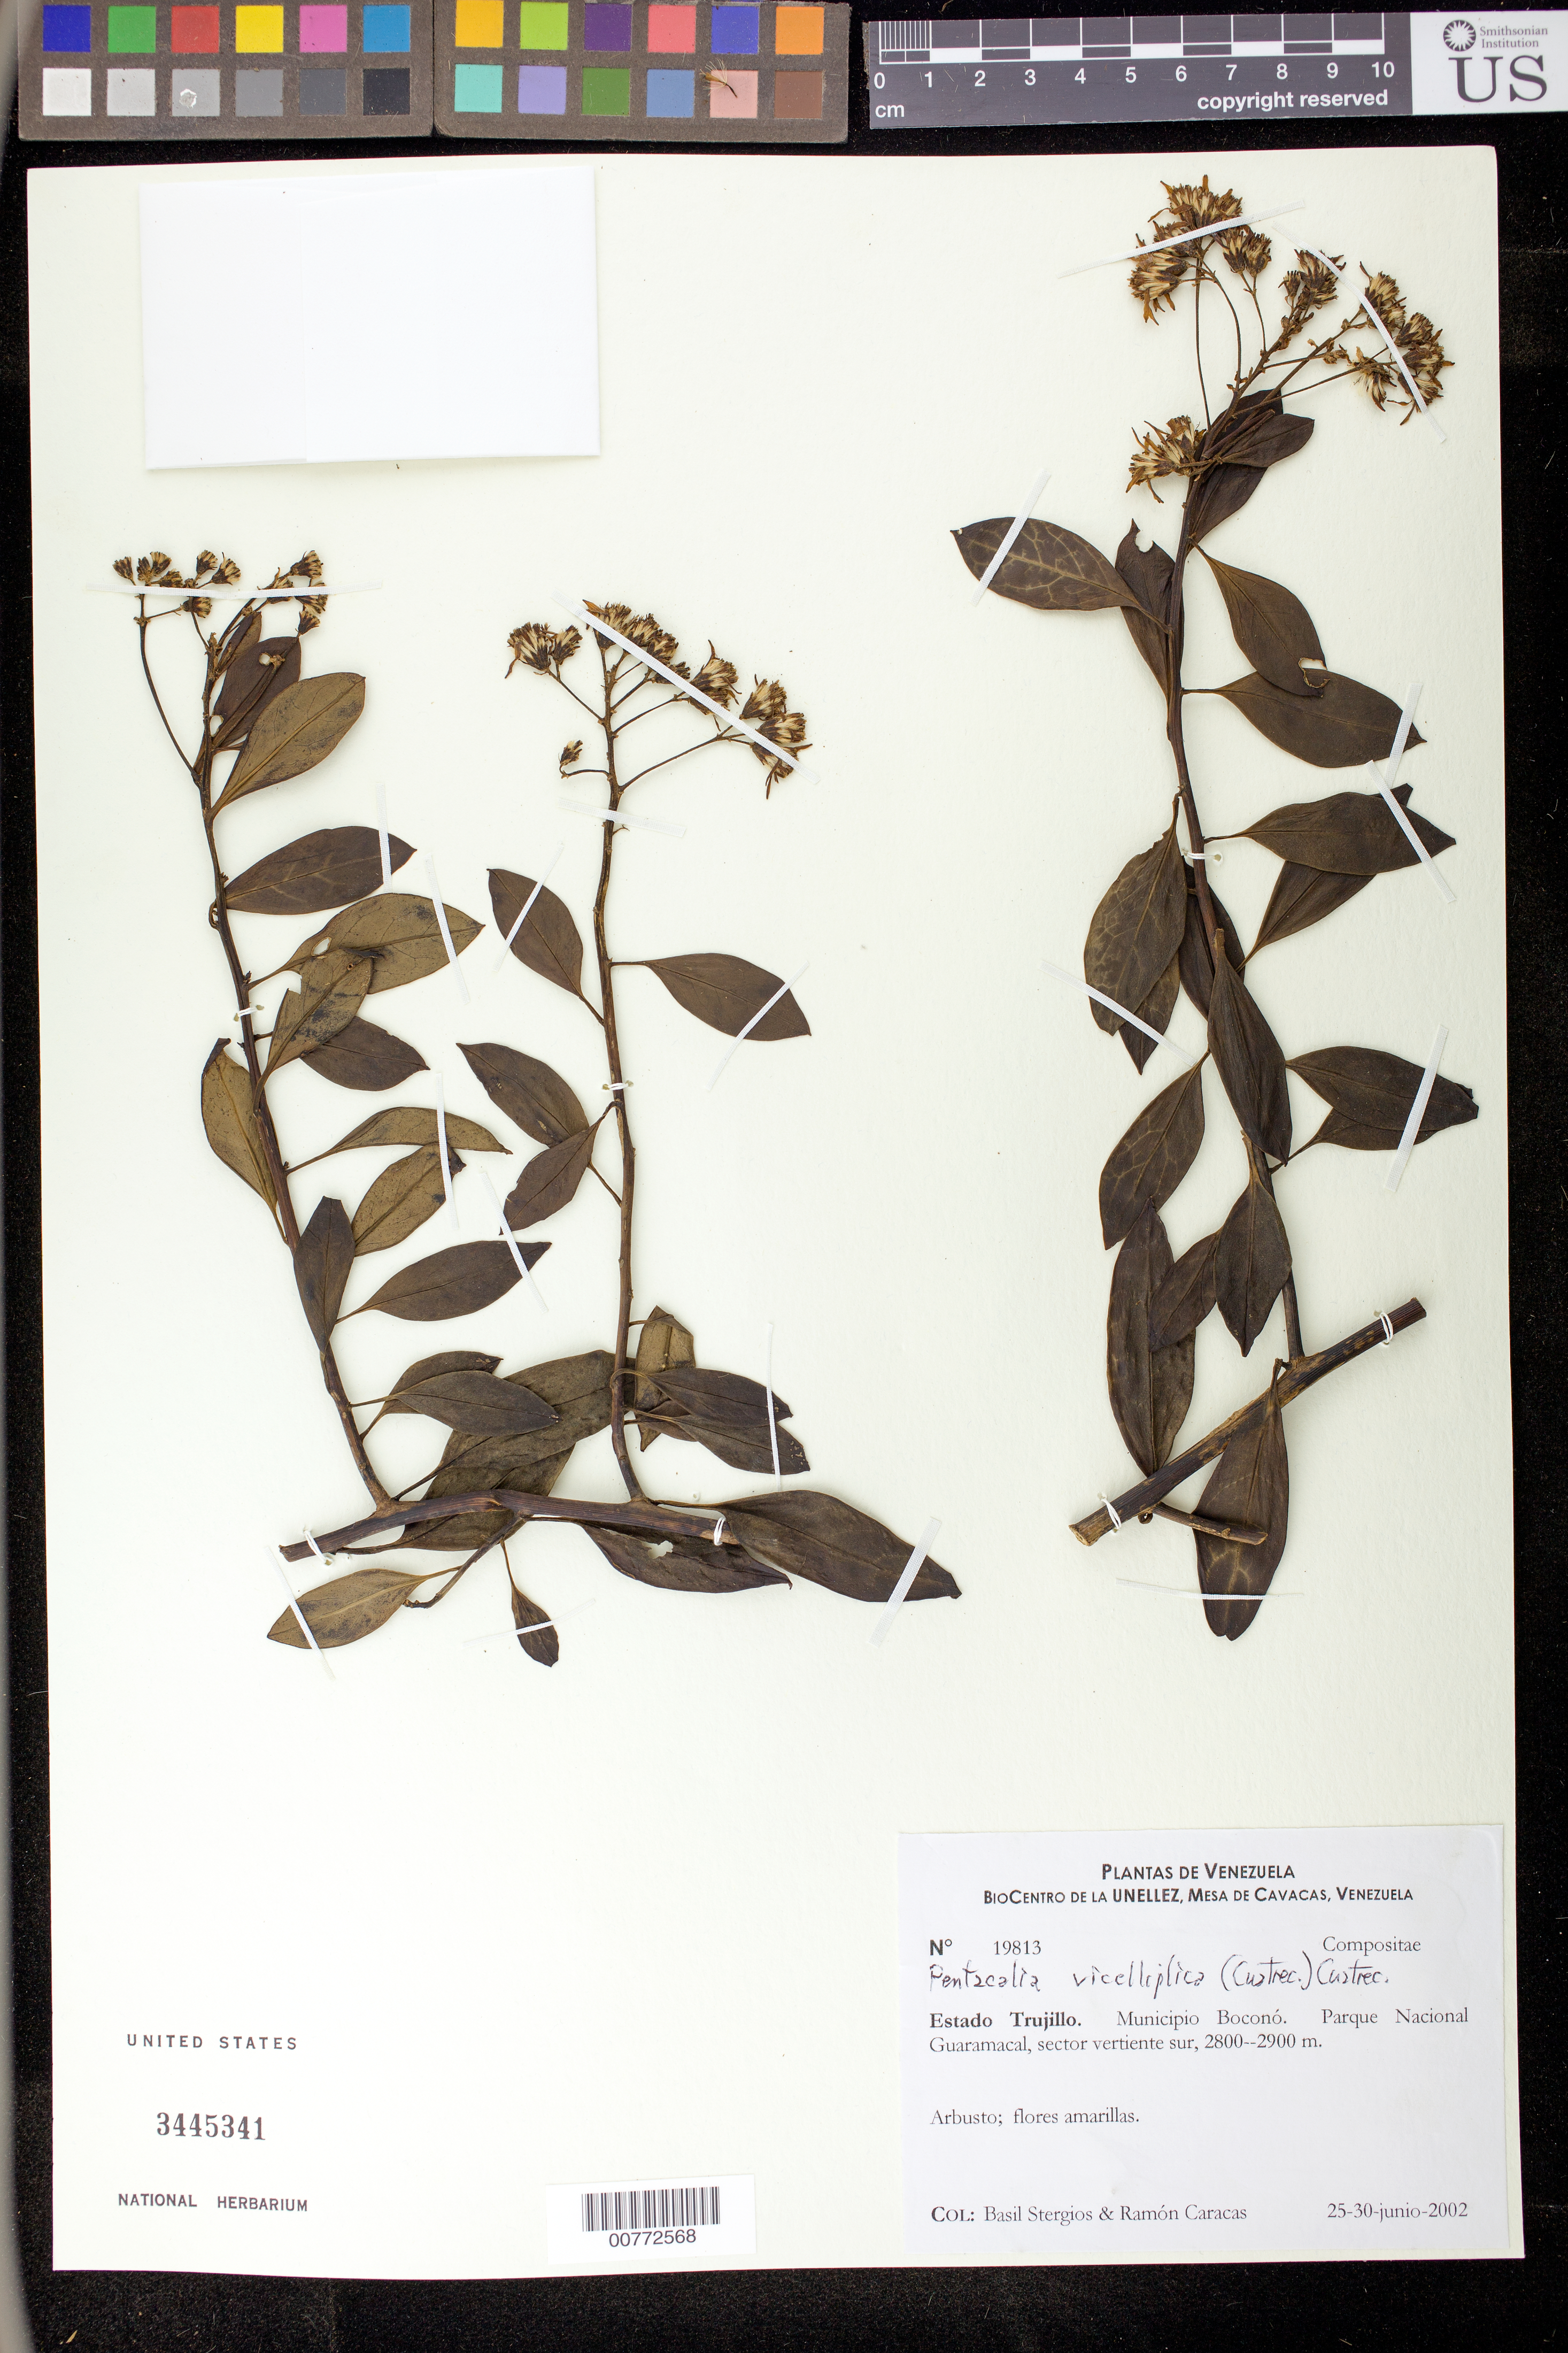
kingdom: Plantae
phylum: Tracheophyta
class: Magnoliopsida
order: Asterales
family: Asteraceae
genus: Pentacalia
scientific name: Pentacalia vicelliptica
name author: (Cuatrec.) Cuatrec.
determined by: Robinson, Harold E., (US)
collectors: B. G. Stergios & R. Caracas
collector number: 19813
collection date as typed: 25 Jun 2002 to 30 Jun 2002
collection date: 2002-06-25/2002-06-30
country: Venezuela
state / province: Trujillo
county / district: Boconó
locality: Parque Nacional Guaramacal, vertiente sur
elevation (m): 2800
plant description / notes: PORT, US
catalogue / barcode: US 3445341